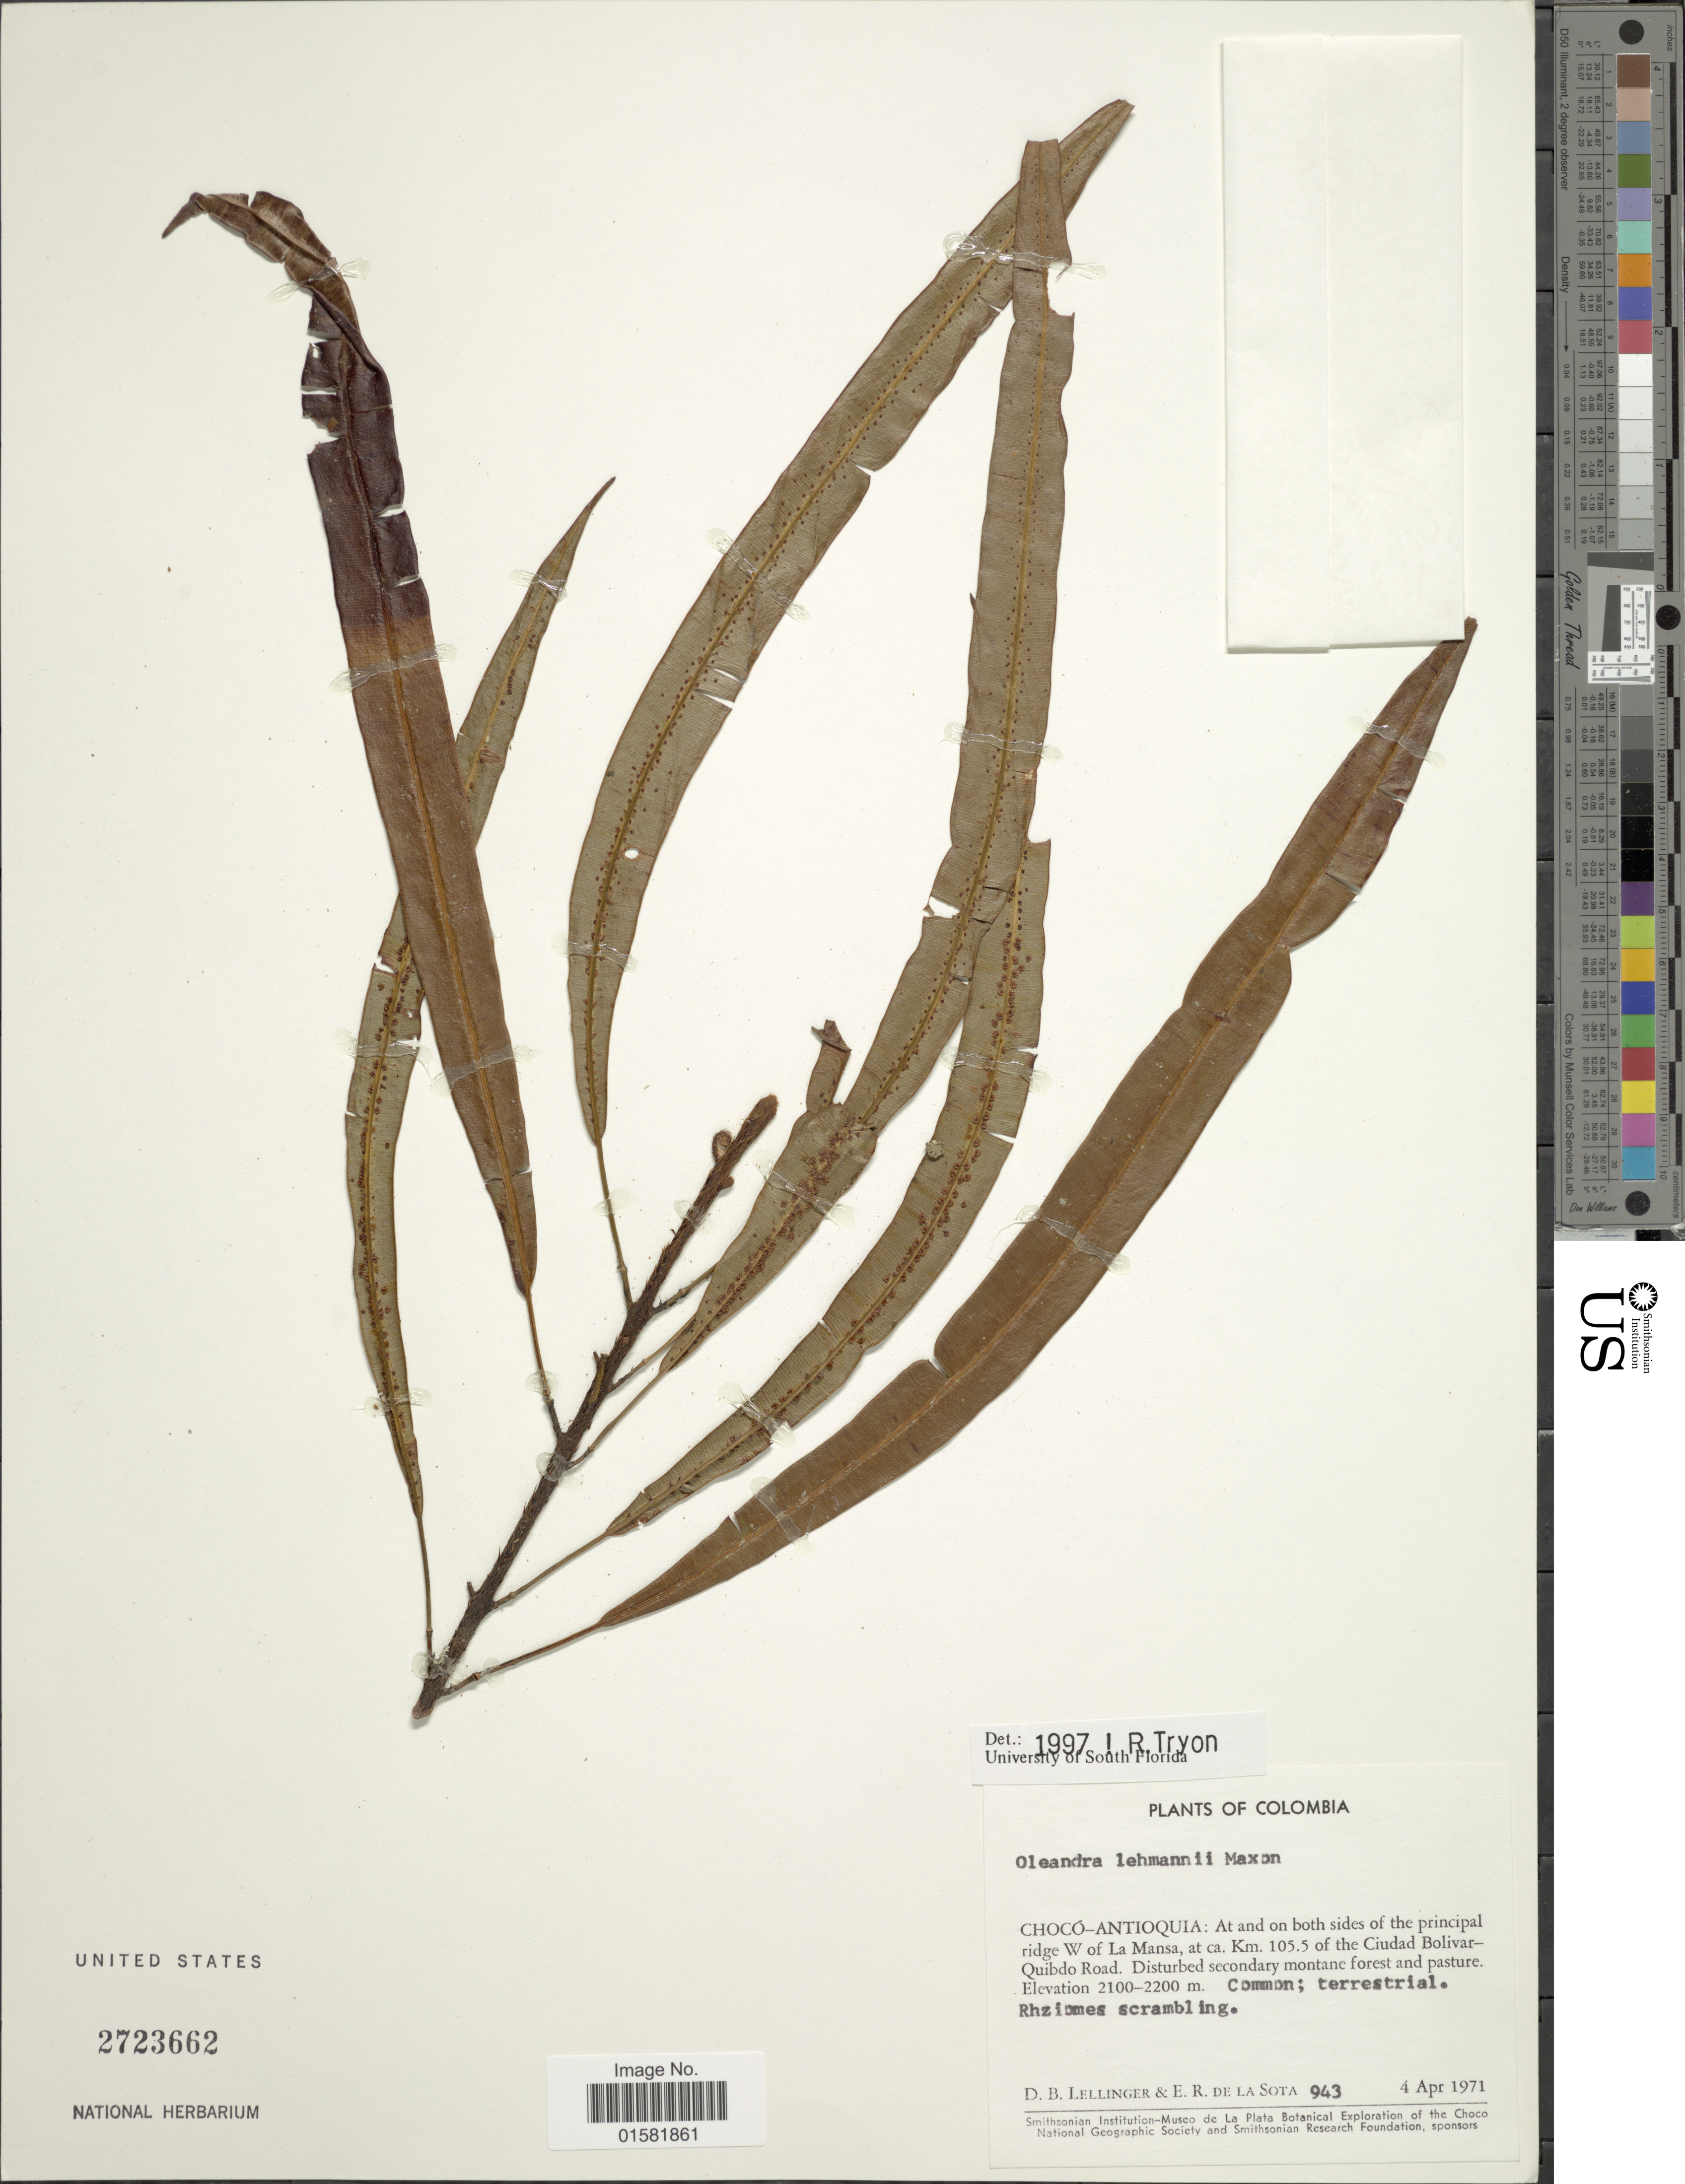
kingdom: Plantae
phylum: Tracheophyta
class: Polypodiopsida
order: Polypodiales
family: Oleandraceae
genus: Oleandra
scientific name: Oleandra lehmannii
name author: Maxon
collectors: D. B. Lellinger & E. R. de la Sota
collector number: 943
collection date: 1971-04-04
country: Colombia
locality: Chocó-Antioquia: at and on both sides of the principal ridge W of La Mansa, at ca. KM. 105.5 of the Cuidad Bolivar Quibdo Road.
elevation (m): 2100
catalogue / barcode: US 2723662